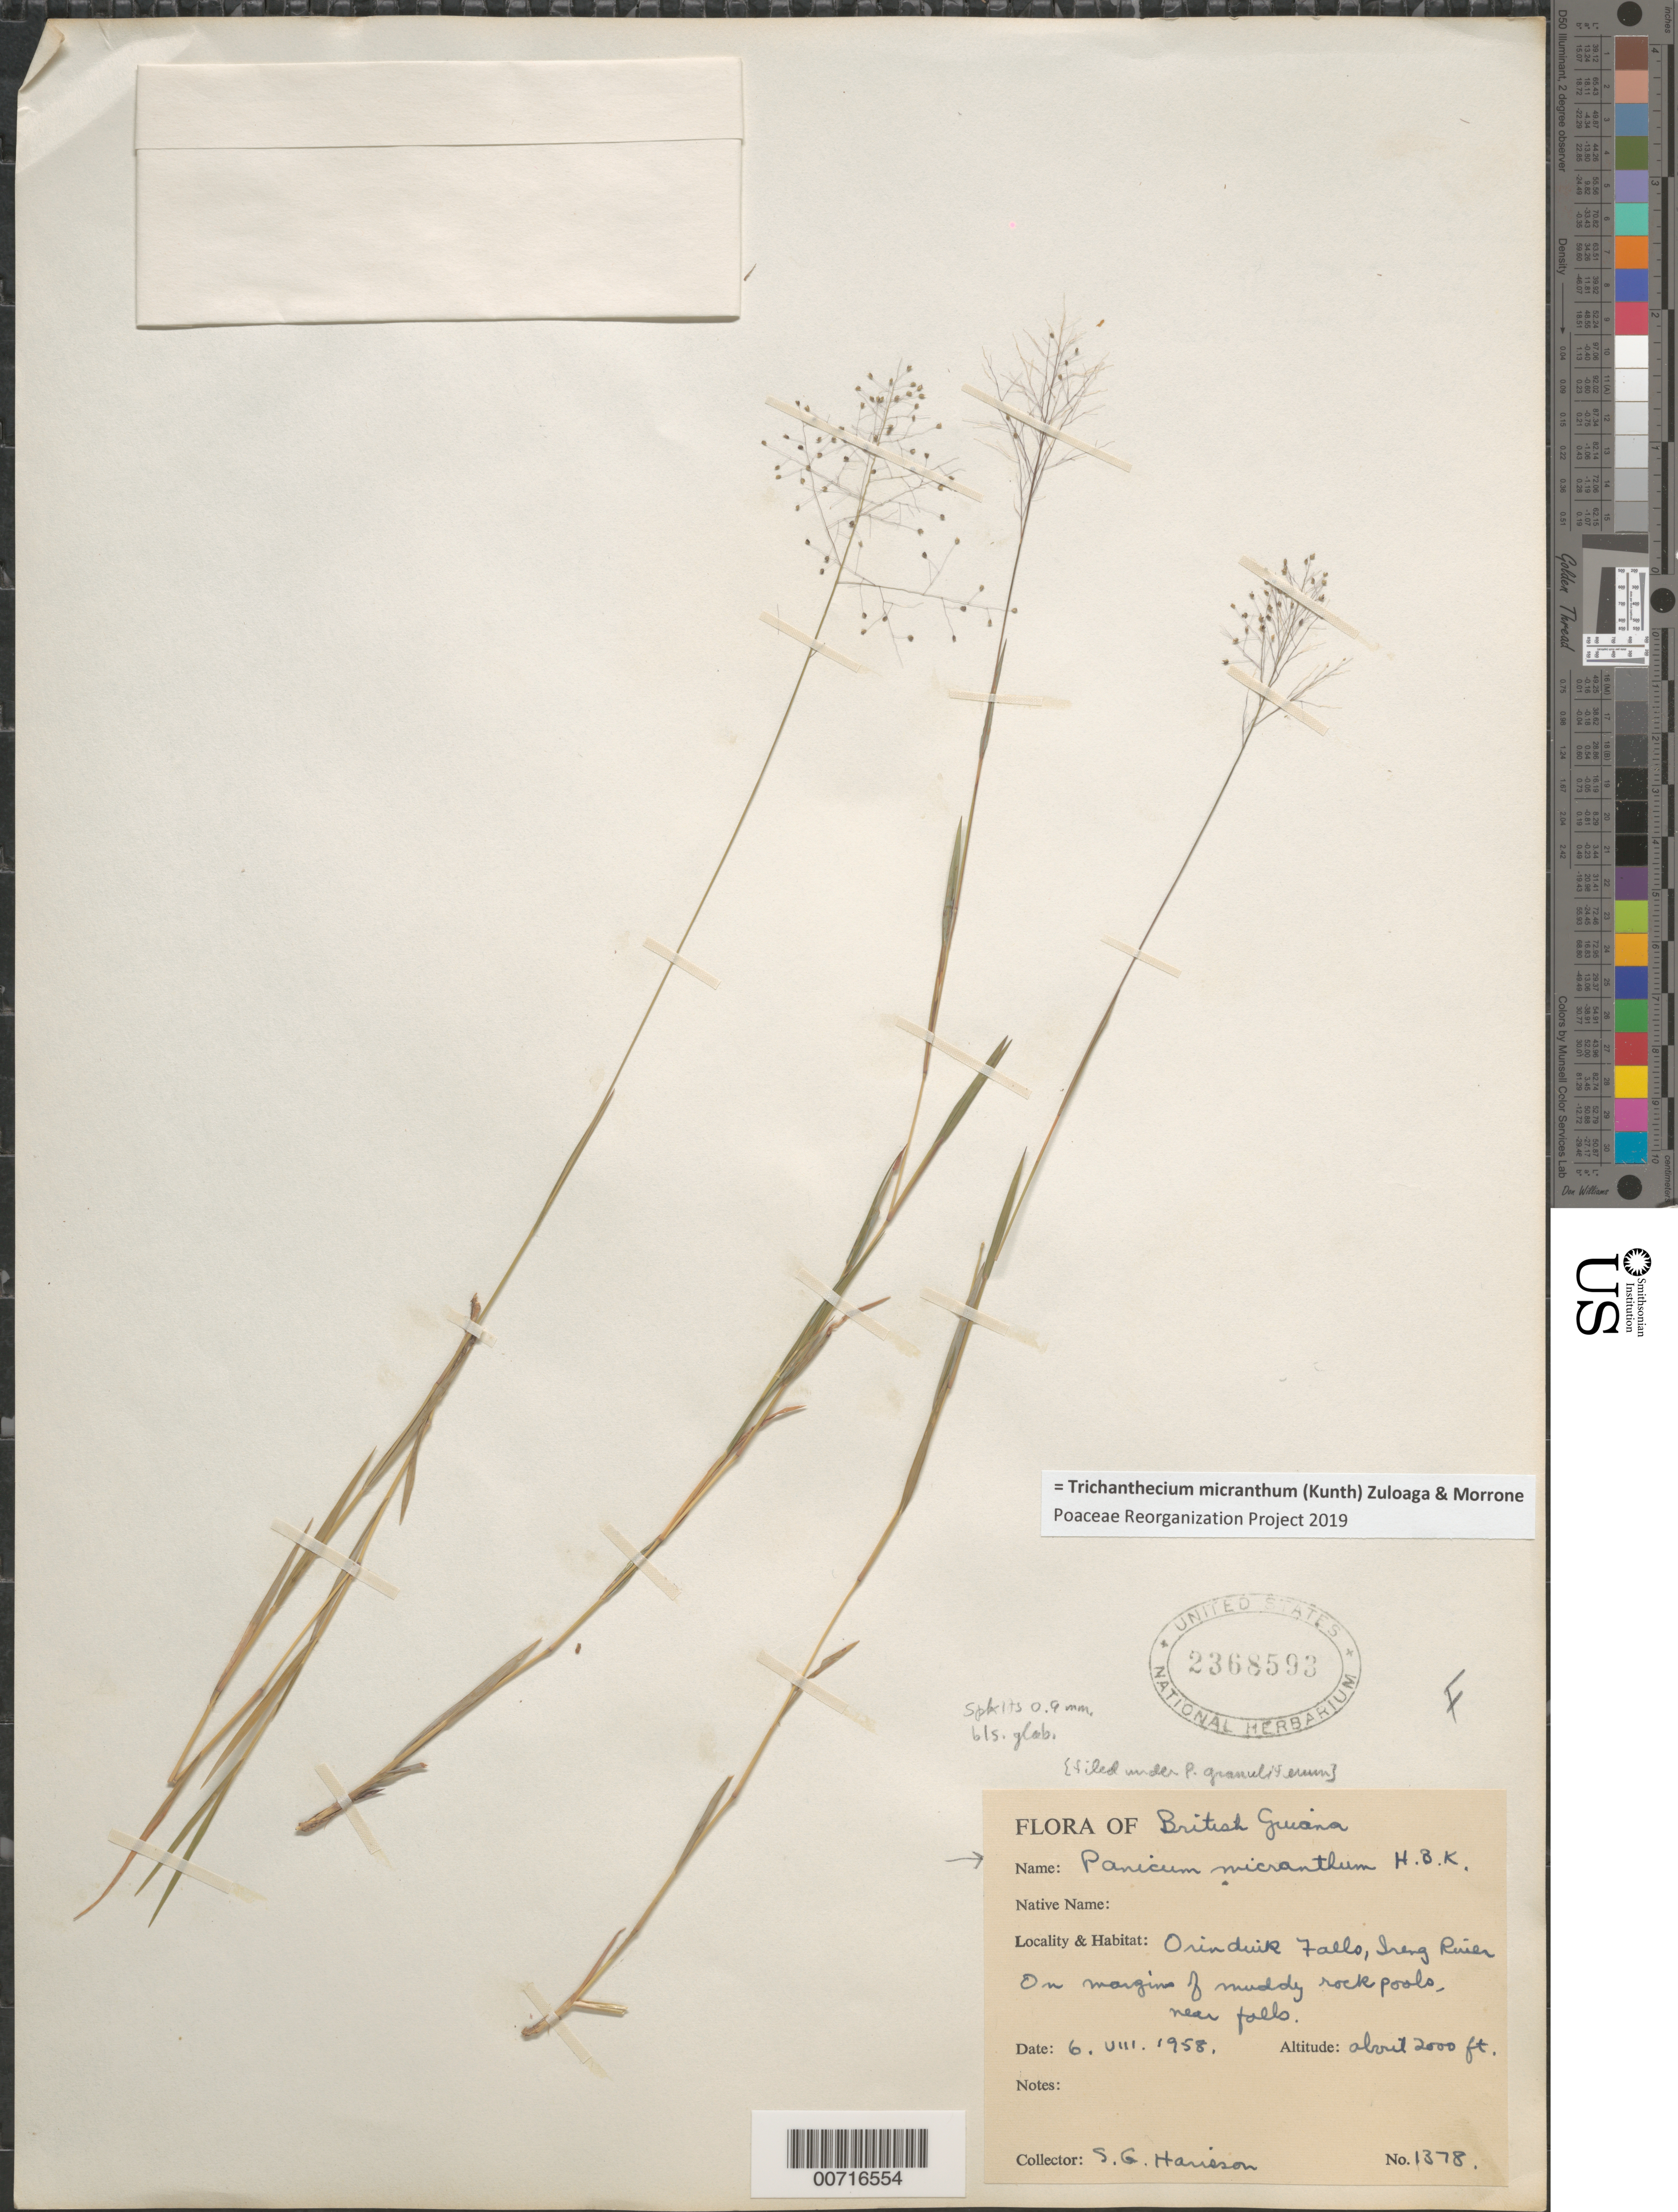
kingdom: Plantae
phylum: Tracheophyta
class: Liliopsida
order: Poales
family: Poaceae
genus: Trichanthecium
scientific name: Trichanthecium micranthum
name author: (Kunth) Zuloaga & Morrone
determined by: Poaceae Reorganization Project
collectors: S. G. Harrison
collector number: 1378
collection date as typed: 6-Aug-58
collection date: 1958-08-06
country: Guyana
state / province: Potaro-Siparuni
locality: Orinduik Falls, Ireng River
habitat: Margins of muddy rock-pools near falls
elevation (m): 610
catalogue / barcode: US 2368593